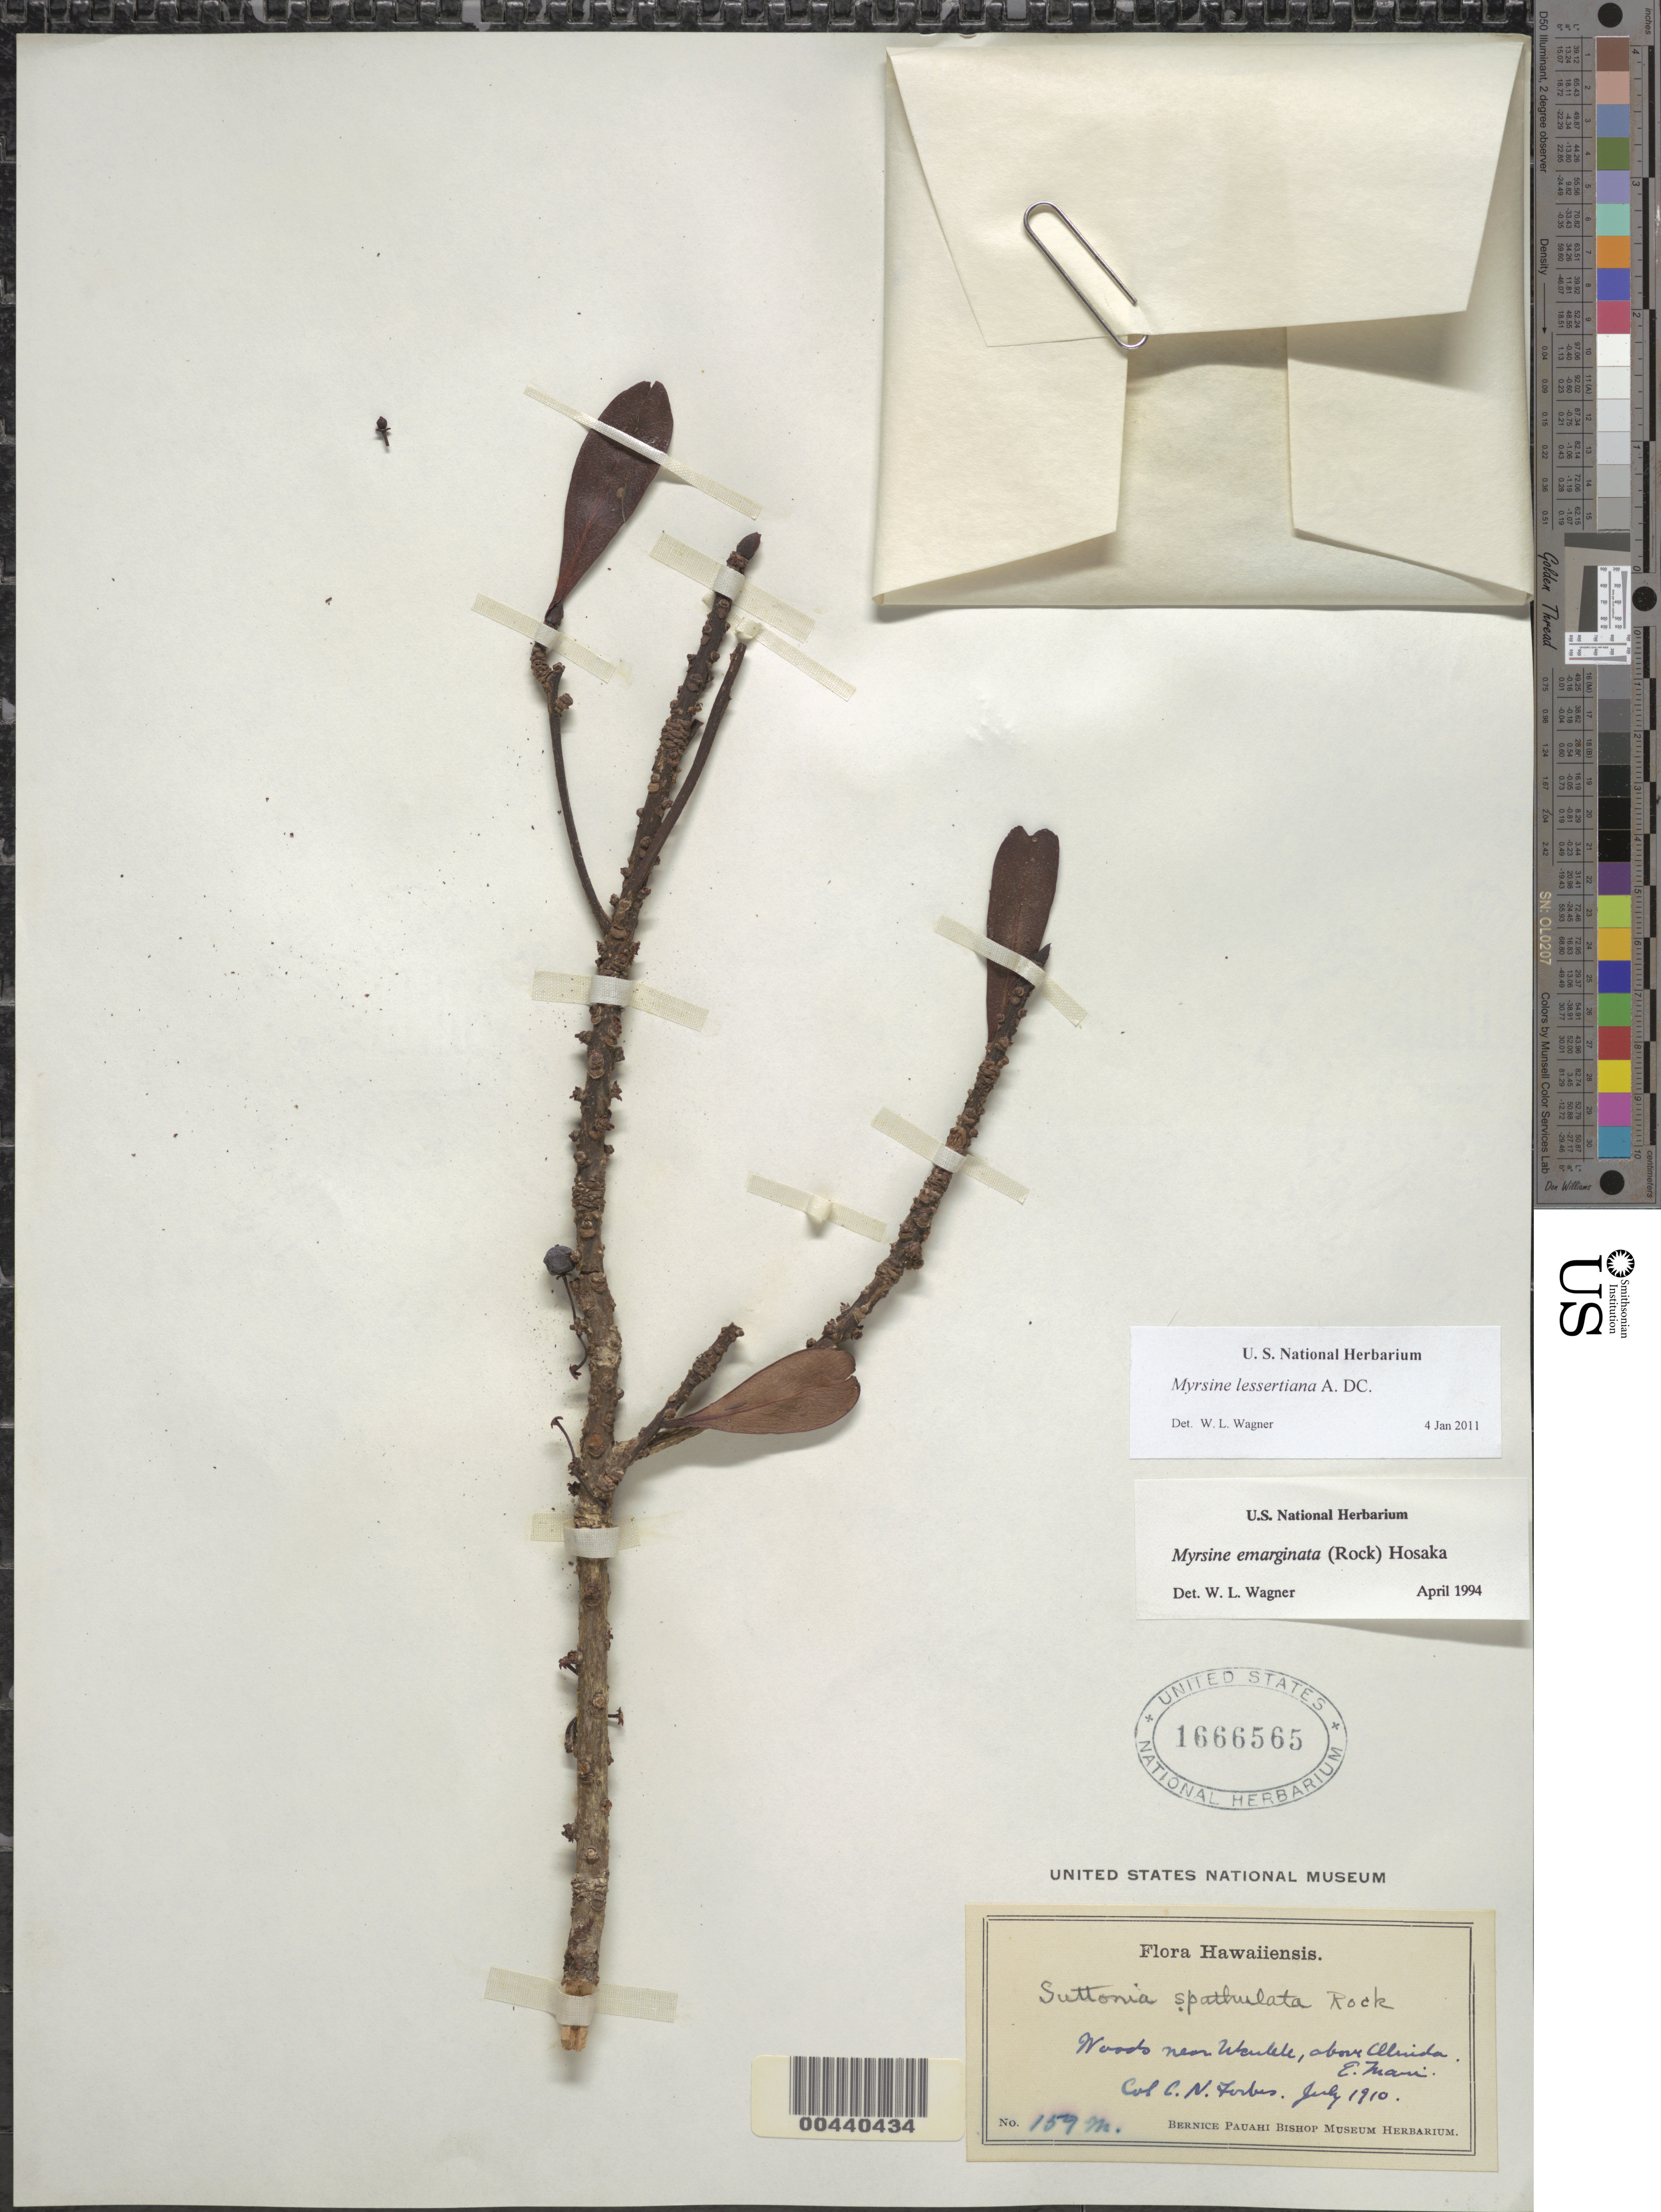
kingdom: Plantae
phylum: Tracheophyta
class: Magnoliopsida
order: Ericales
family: Primulaceae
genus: Myrsine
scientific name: Myrsine lessertiana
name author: A. DC.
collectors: C. N. Forbes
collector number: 159.M.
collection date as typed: Jul 1910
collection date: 1910-07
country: United States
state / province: Hawaii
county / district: Maui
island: Maui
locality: Woods near Wailele, above Olinda, E Maui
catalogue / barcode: US 1666565